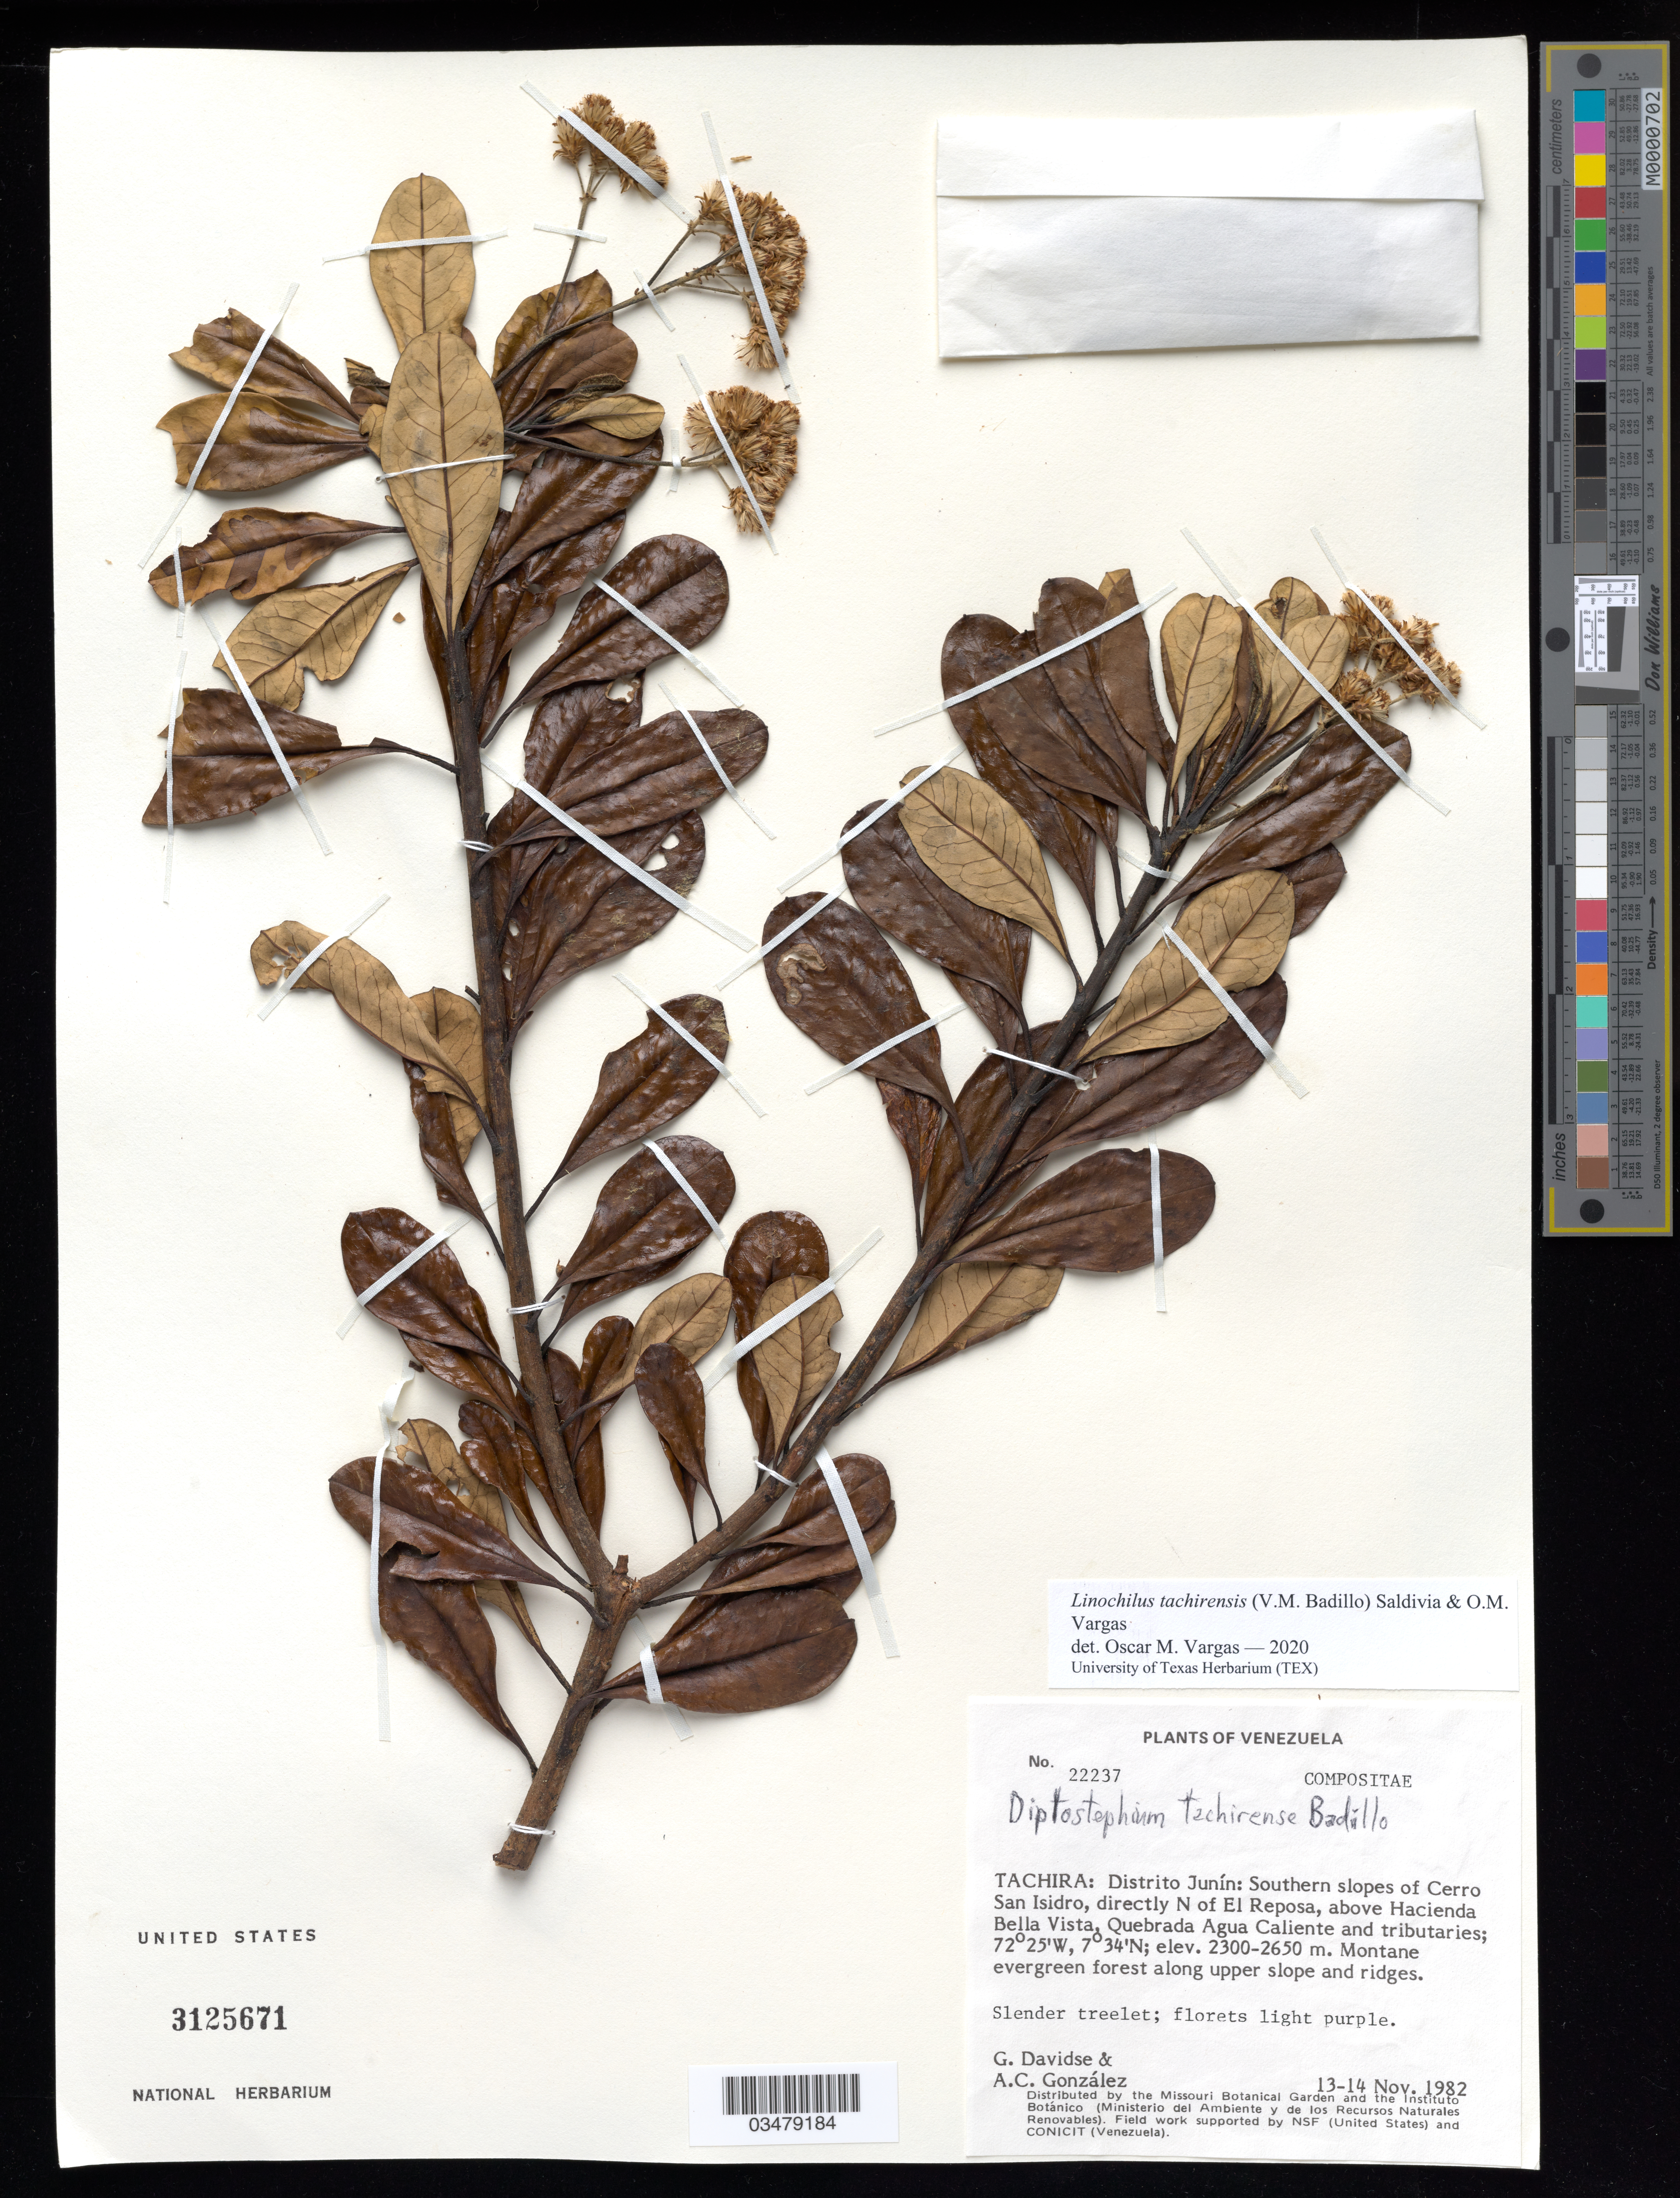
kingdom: Plantae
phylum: Tracheophyta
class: Magnoliopsida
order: Asterales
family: Asteraceae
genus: Linochilus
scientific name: Linochilus tachirensis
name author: (V.M. Badillo) Saldivia & O.M. Vargas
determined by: Vargas, Oscar M.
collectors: G. Davidse & A. C. González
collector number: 22237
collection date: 1982-11-13/1982-11-14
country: Venezuela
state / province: Táchira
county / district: Junín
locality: Southern slopes of Cerro San Isidro, directly N of Reposa, above Hacienda Bella Vista, Quebrda Agua Caliente and tributaries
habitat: Montane evergreen forest along upper slope and ridges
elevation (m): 2300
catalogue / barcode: US 3125671